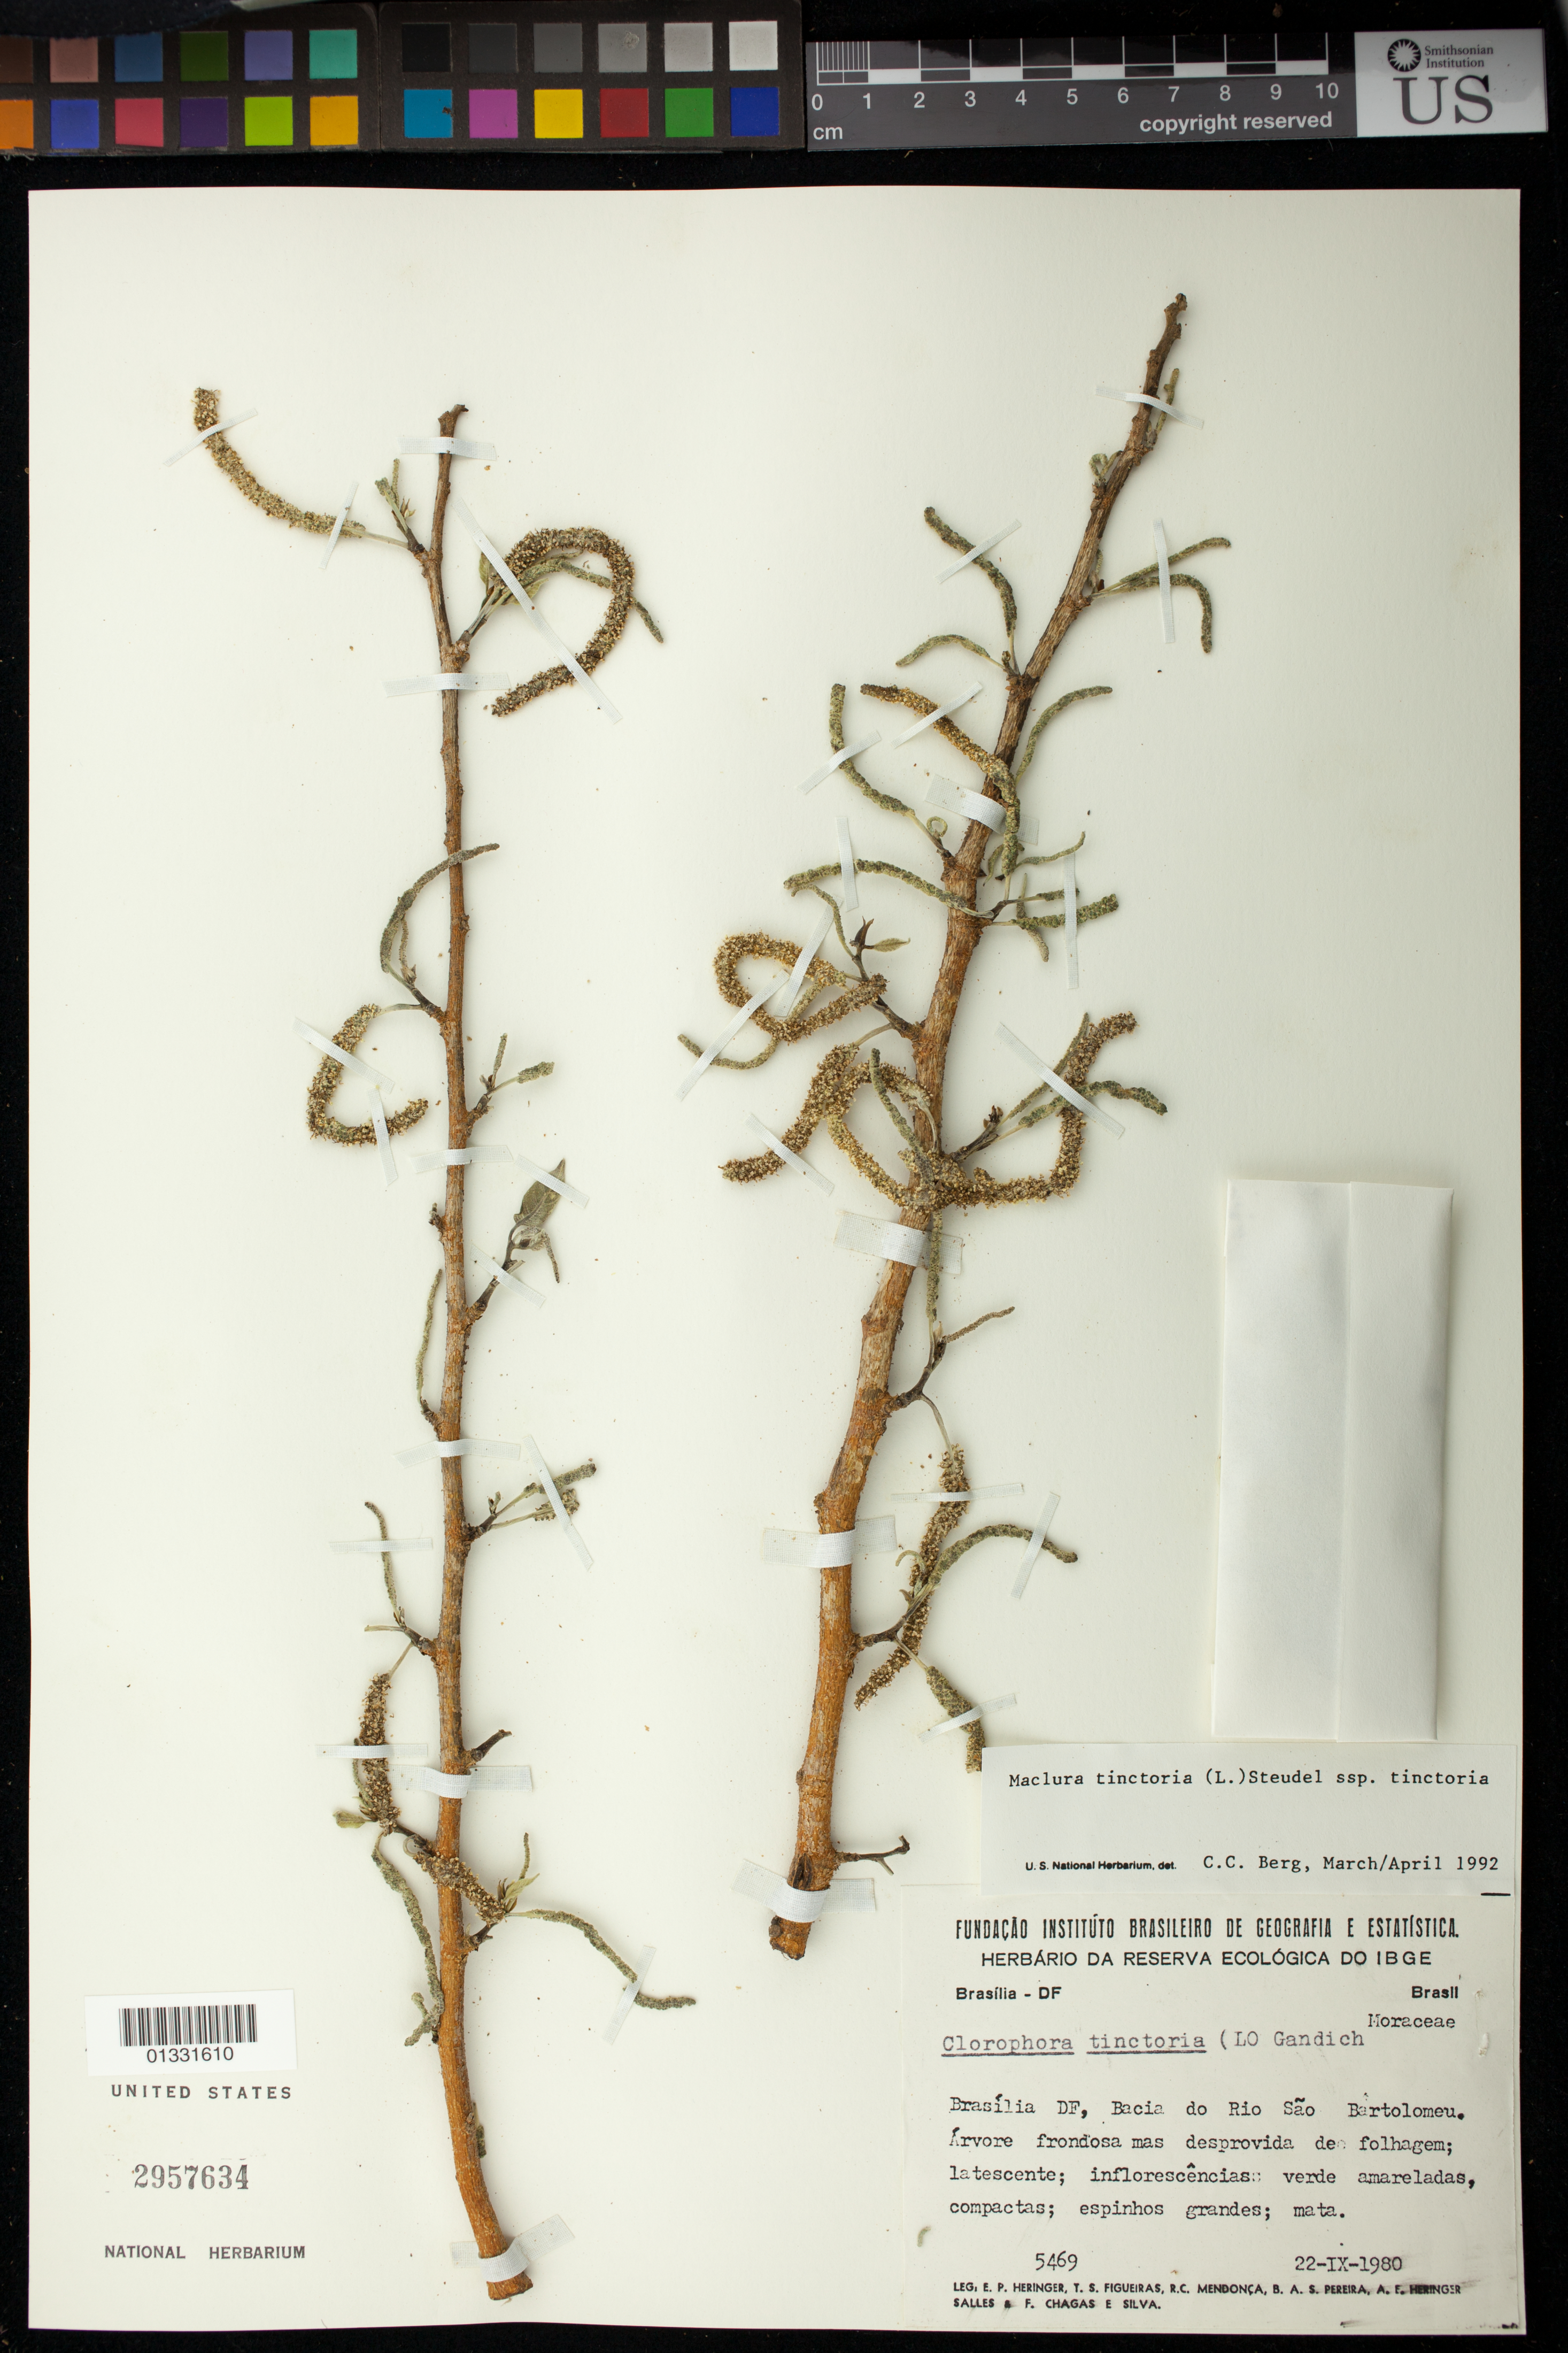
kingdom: Plantae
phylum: Tracheophyta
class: Magnoliopsida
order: Rosales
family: Moraceae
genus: Maclura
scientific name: Maclura tinctoria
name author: (L.) D. Don ex Steud.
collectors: E. P. Heringer, T. S. Figueiras, R. C. Mendonça, B. A. S. Pereira, A. E. Heringer Salles & F. C. Silva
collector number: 5469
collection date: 1980-09-22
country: Brazil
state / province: Distrito Federal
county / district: Brasília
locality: Bacia do Rio São Bartolomeu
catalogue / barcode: US 2957634